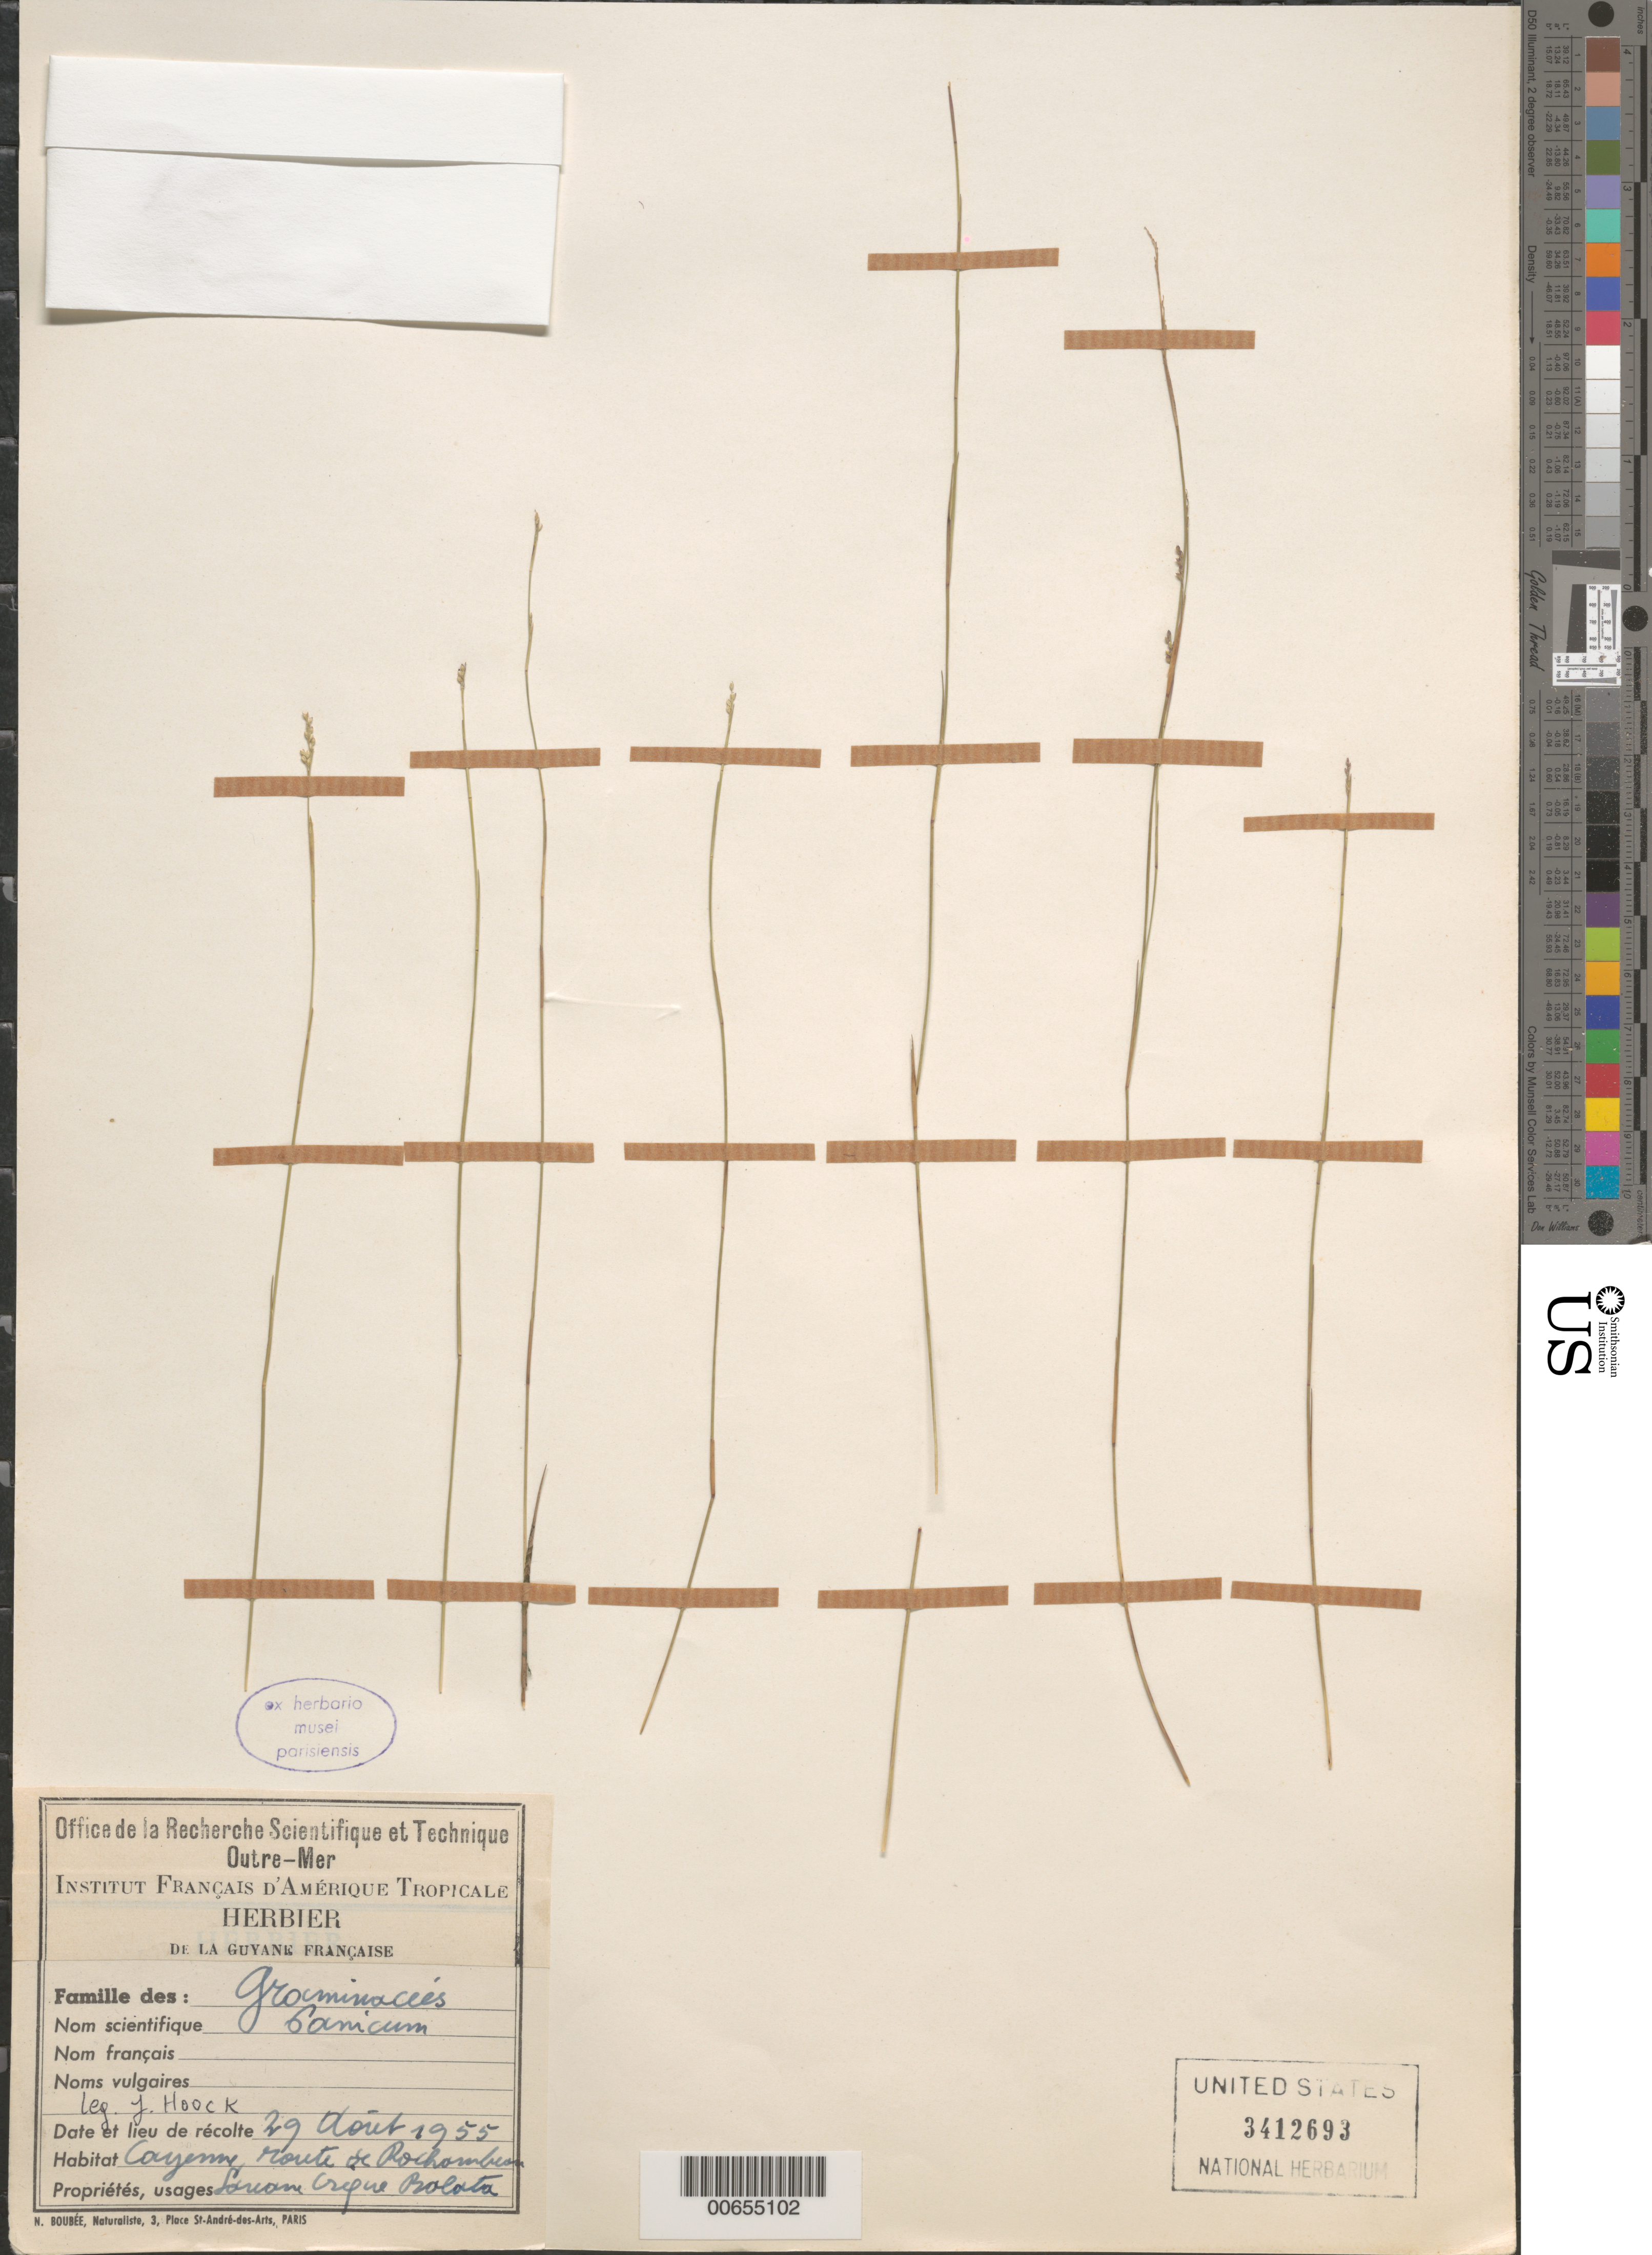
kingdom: Plantae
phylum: Tracheophyta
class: Liliopsida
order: Poales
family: Poaceae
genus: Panicum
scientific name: Panicum sp.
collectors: J. Hoock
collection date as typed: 29-Aug-55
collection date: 1955-08-29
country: French Guiana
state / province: Cayenne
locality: Cayenne, Route de Rochambeau, Savane Crique Balata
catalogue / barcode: US 3412693